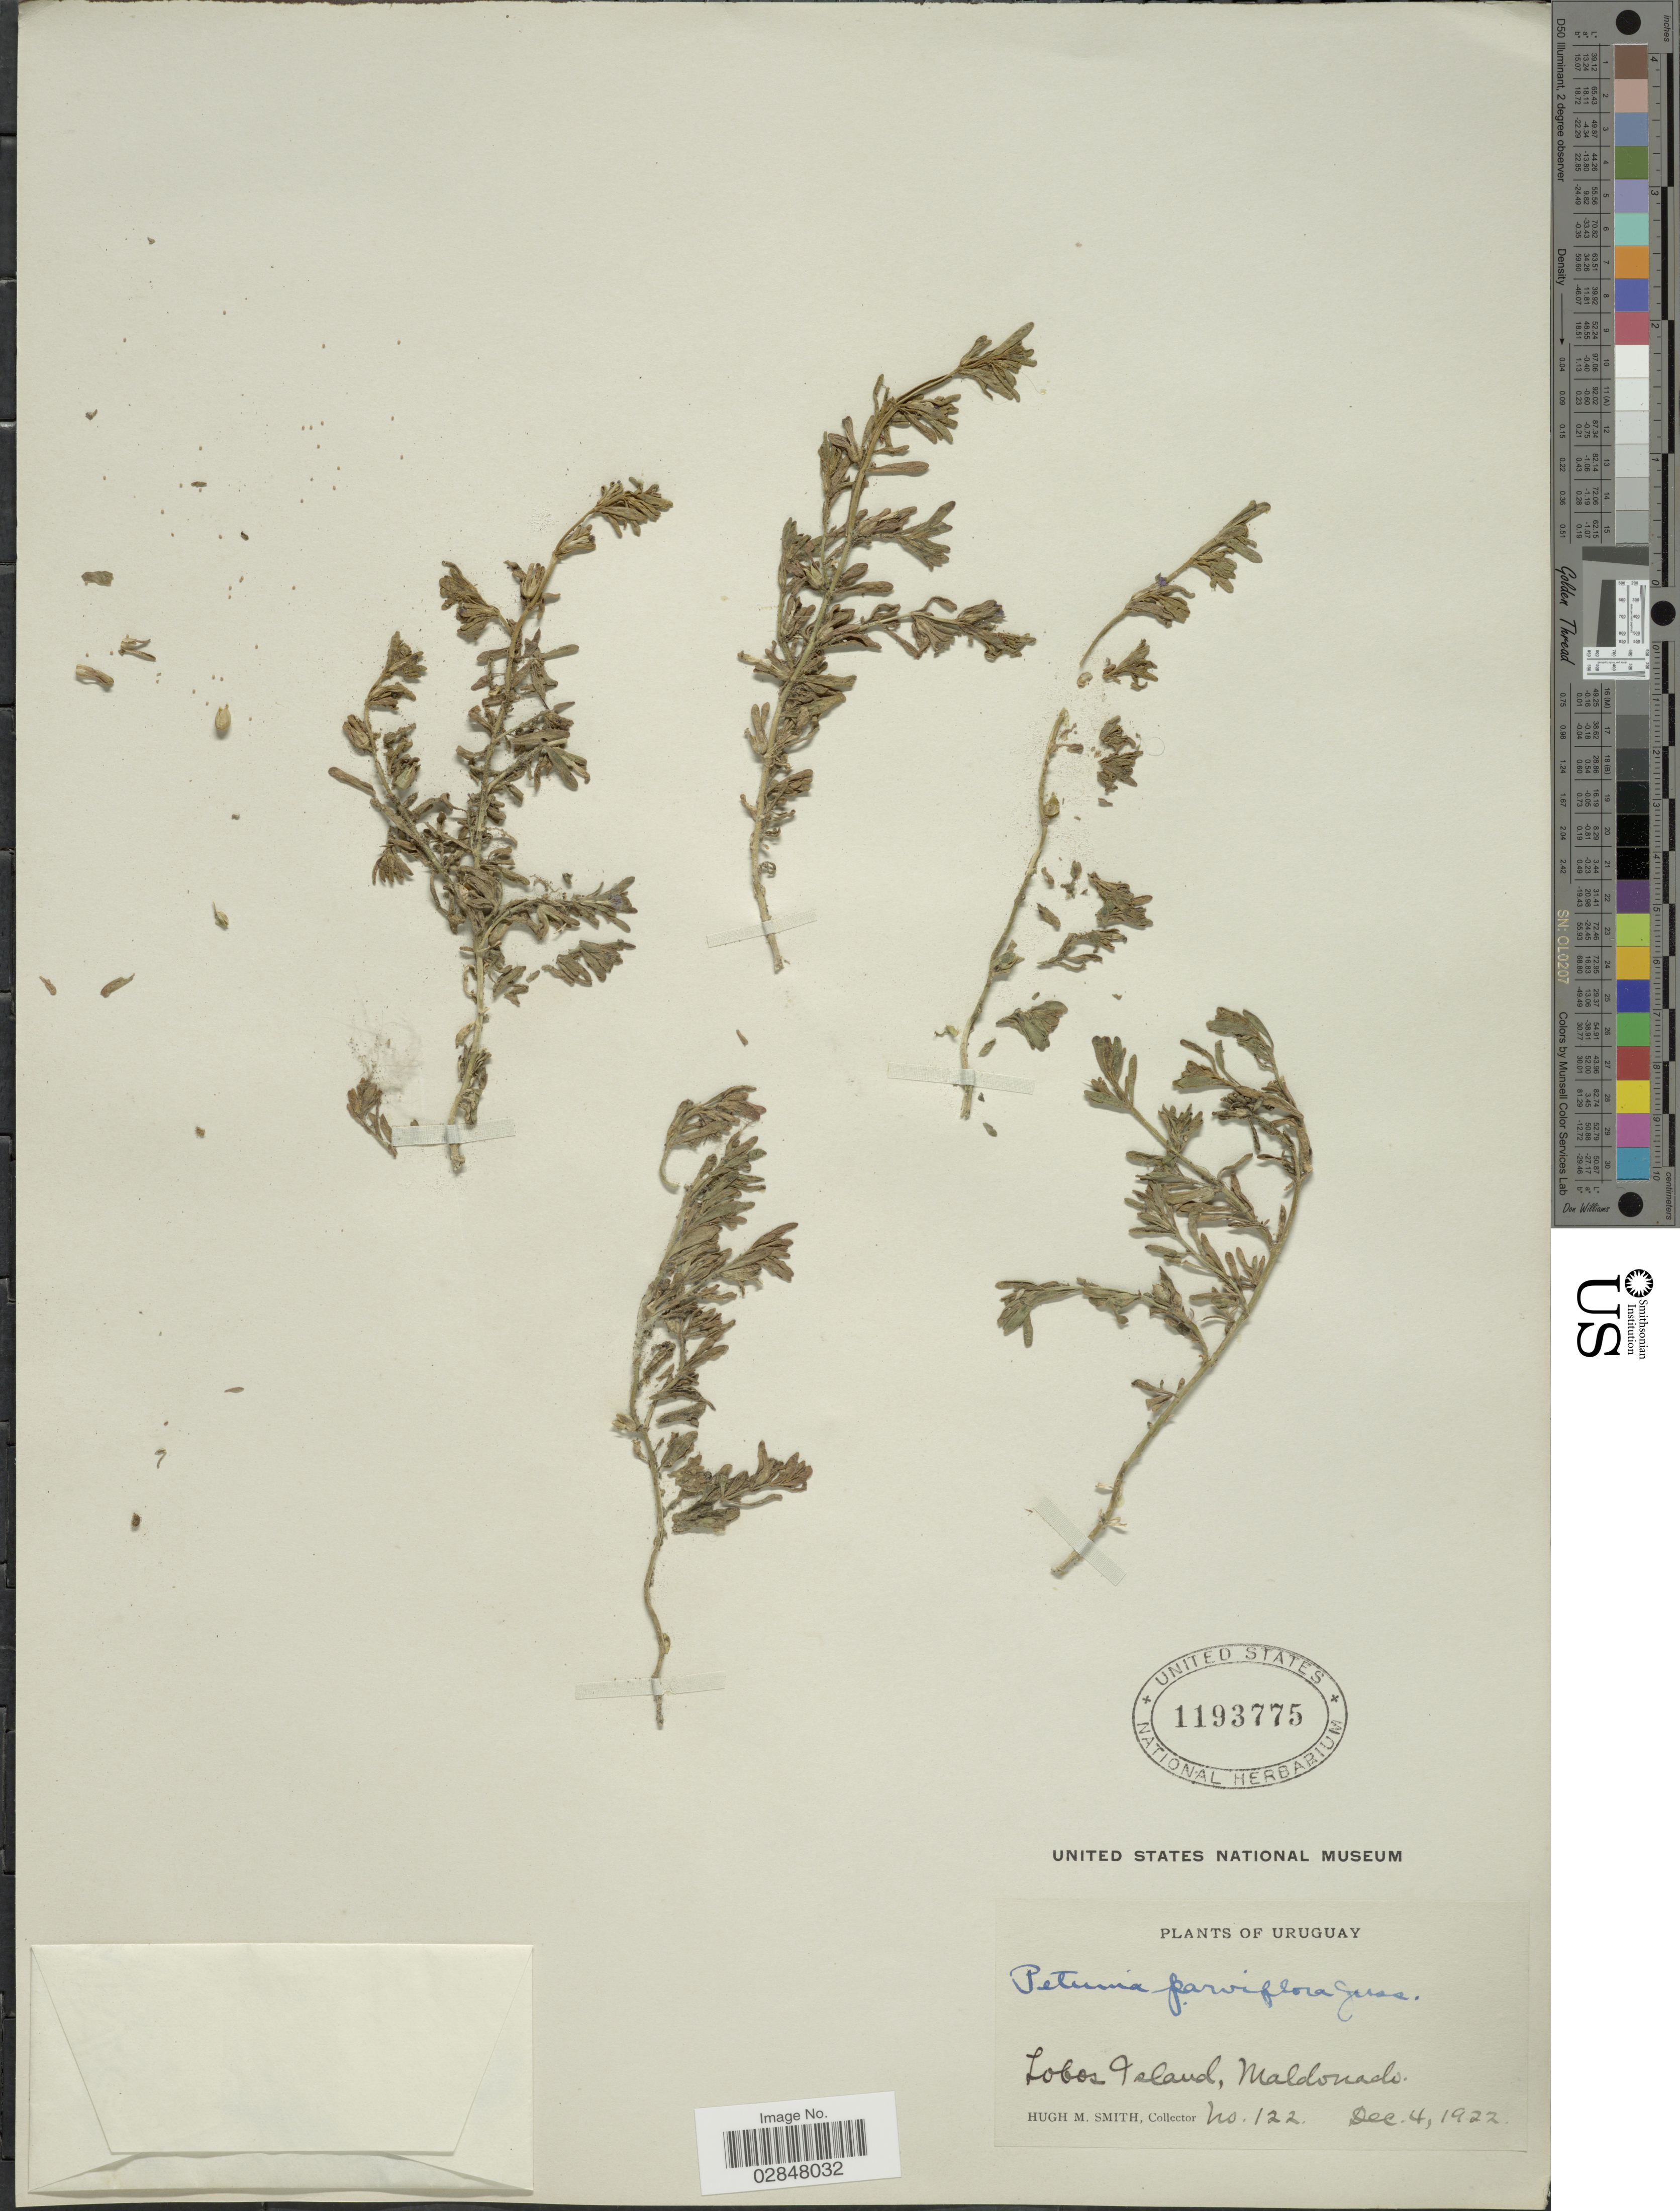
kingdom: Plantae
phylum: Tracheophyta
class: Magnoliopsida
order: Solanales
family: Solanaceae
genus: Petunia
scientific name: Petunia parviflora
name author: Juss.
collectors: H. M. Smith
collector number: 122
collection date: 1922-12-04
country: Uruguay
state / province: Maldonado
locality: Lobos Island.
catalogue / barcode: US 1193775